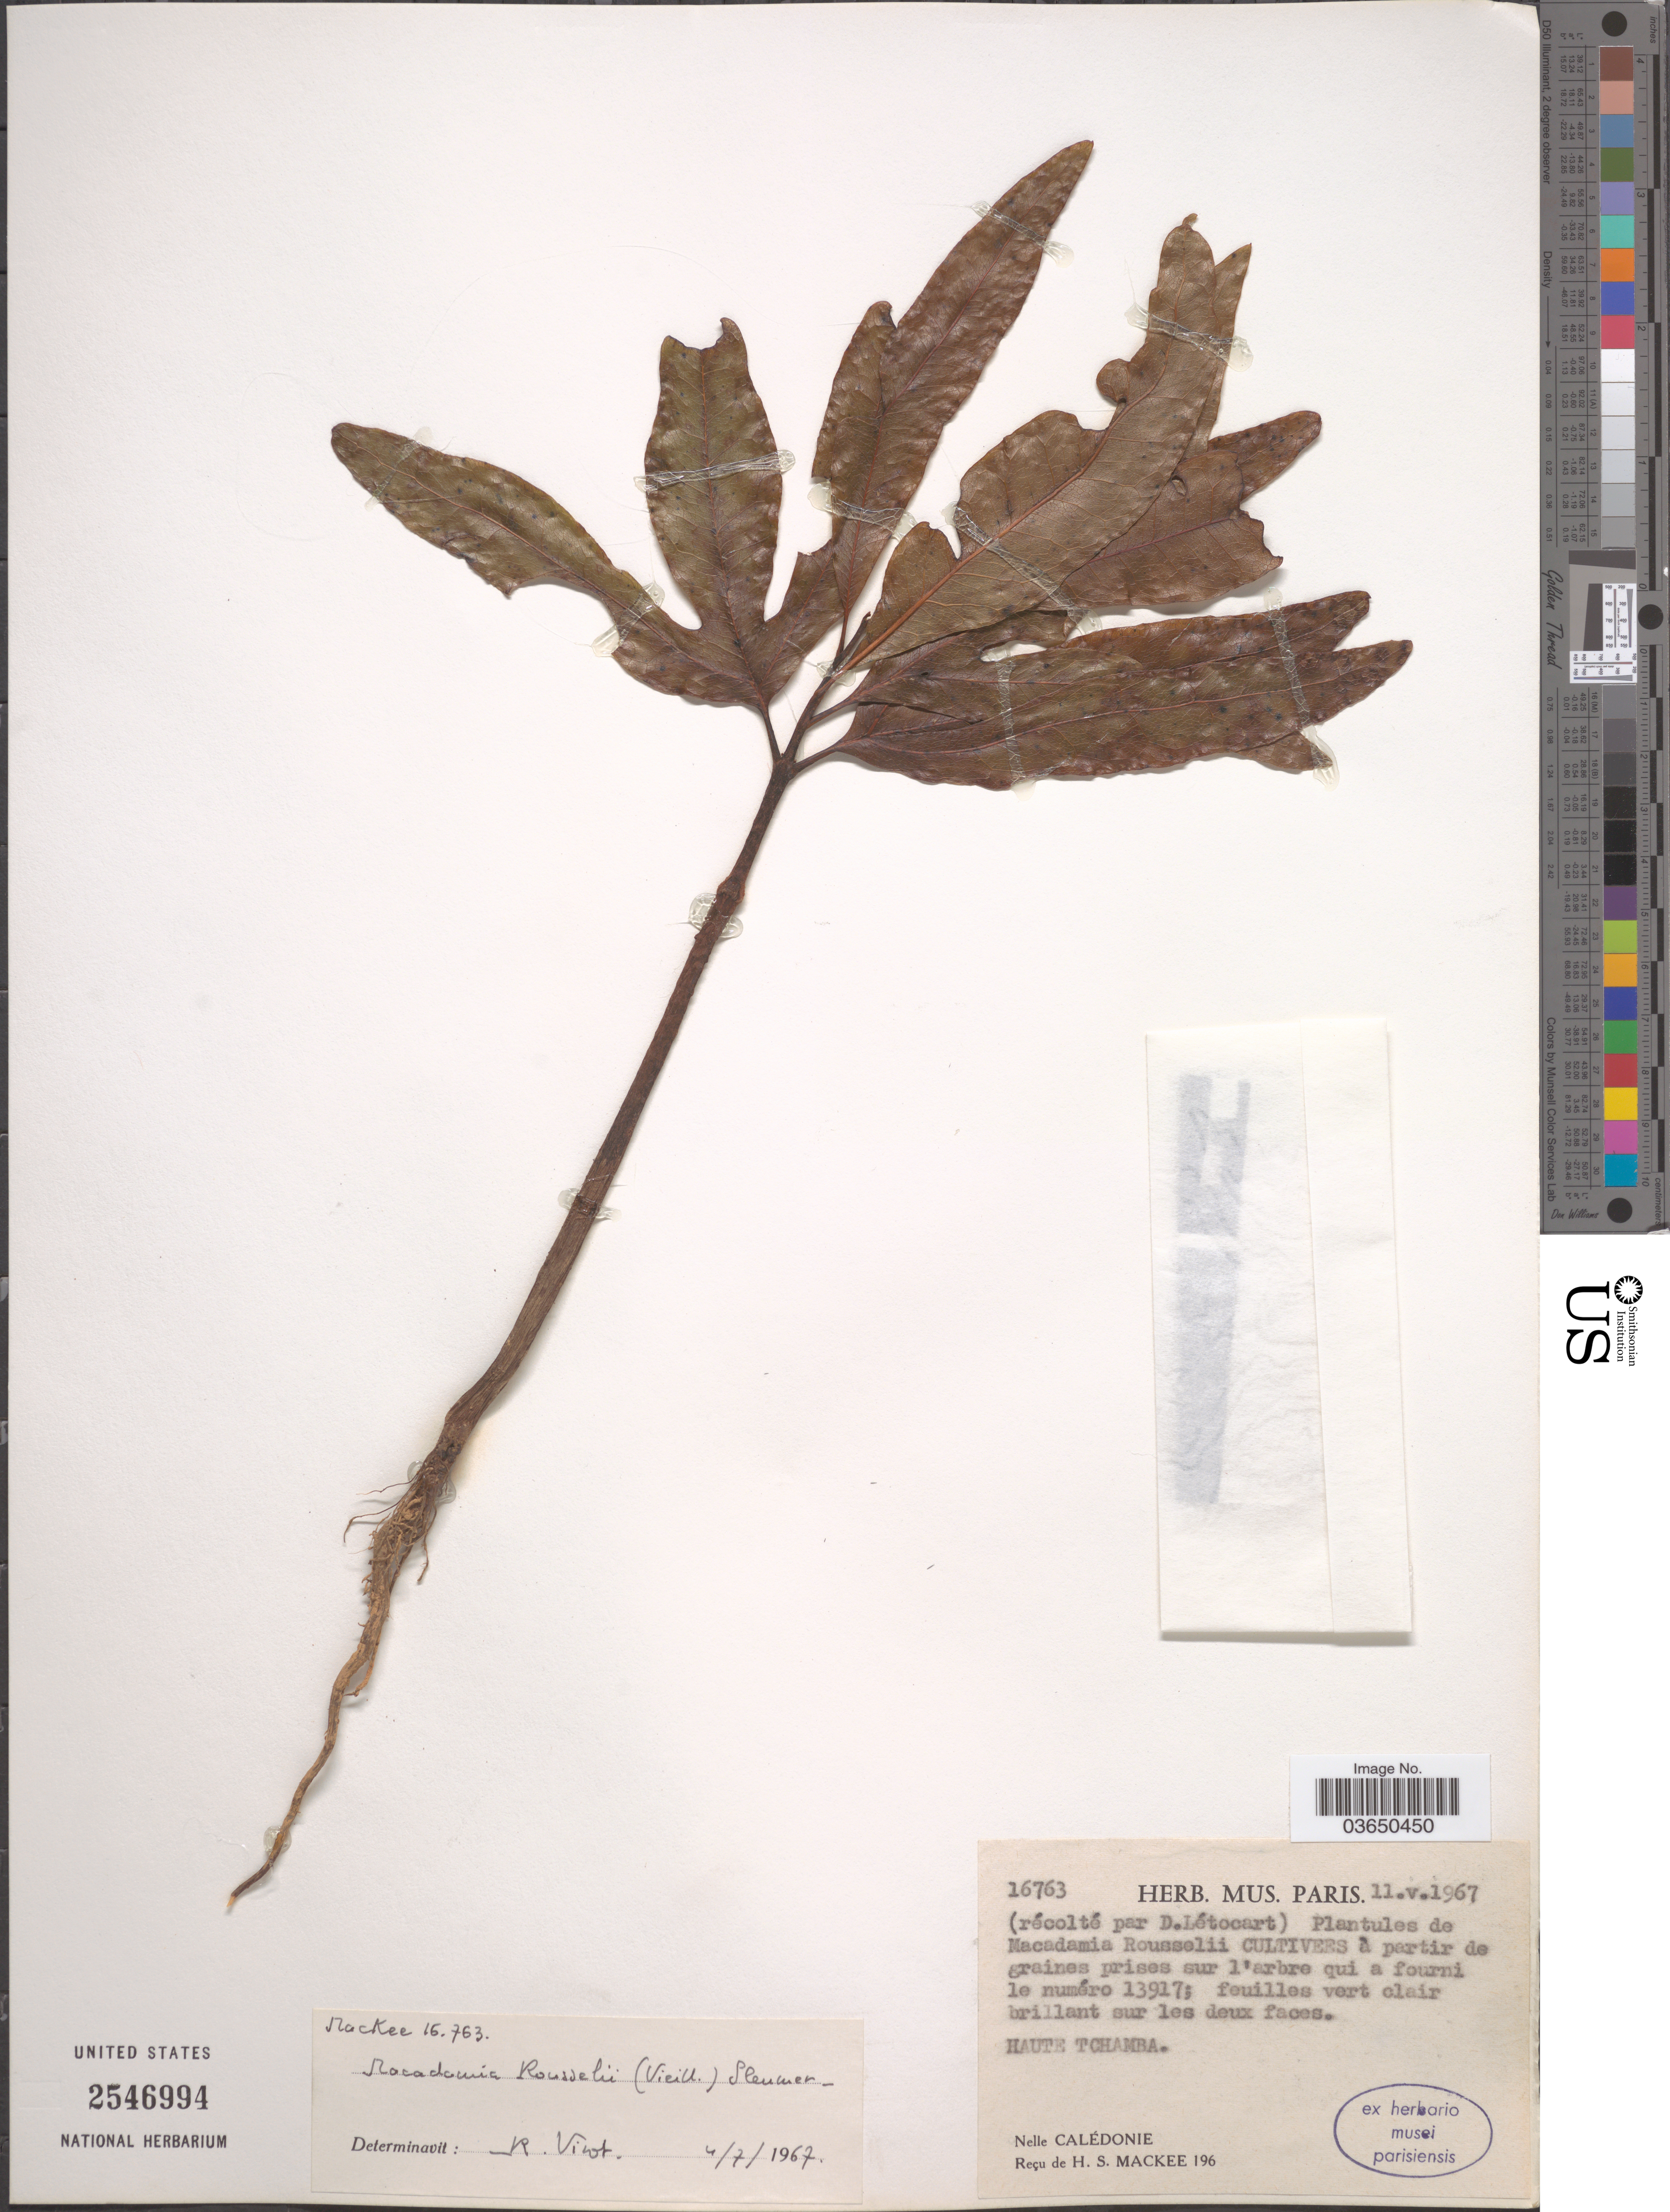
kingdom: Plantae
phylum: Tracheophyta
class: Magnoliopsida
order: Proteales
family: Proteaceae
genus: Macadamia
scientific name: Macadamia rousselii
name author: (Vieill.) Sleumer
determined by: Strong, Mark T., (BOT), Smithsonian Institution - National Museum of Natural History (UNITED STATES)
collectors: H. Mackee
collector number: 16763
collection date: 1967-05-11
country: New Caledonia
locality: Macadamia Rousselii Cultivees à partir de graines prises sur l'arbre qui a fourni le numéro 13917 [unsure placement]. Haute Tchamba.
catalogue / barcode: US 2546994